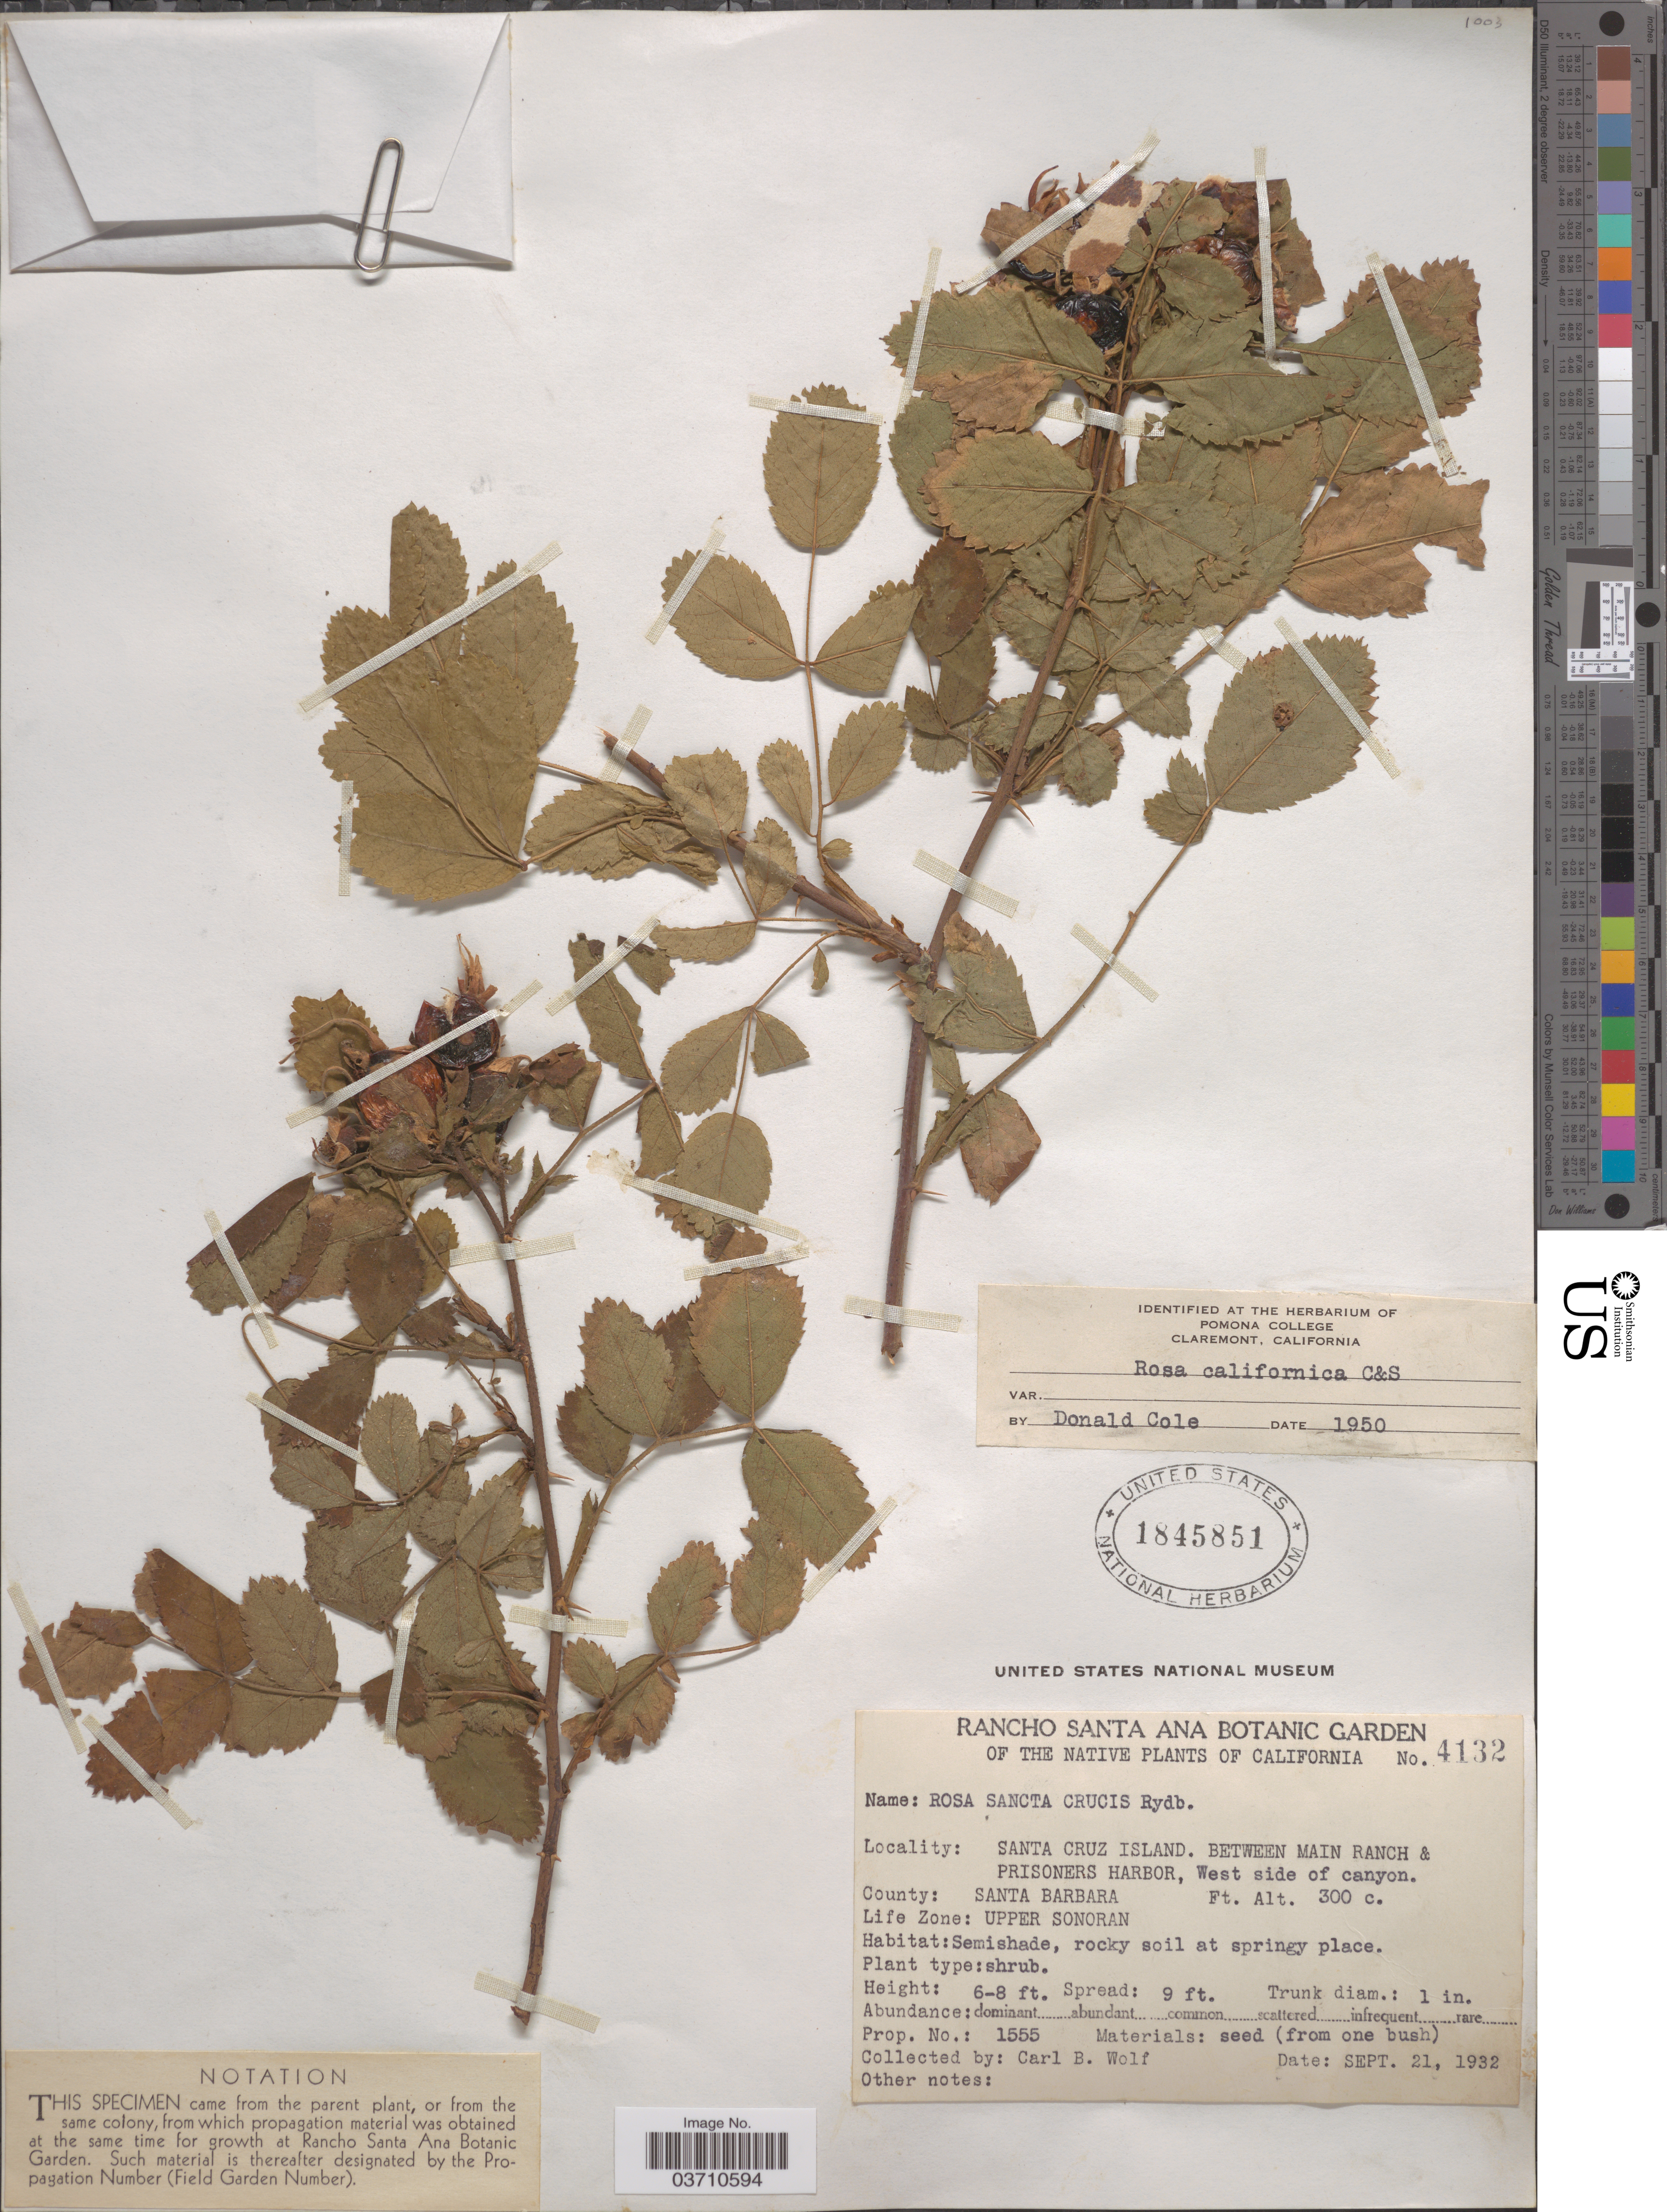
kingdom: Plantae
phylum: Tracheophyta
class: Magnoliopsida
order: Rosales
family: Rosaceae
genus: Rosa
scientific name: Rosa californica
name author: Cham. & Schltdl.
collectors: C. B. Wolf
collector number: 4132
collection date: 1932-09-21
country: United States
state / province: California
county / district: Santa Barbara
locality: Santa Cruz Island. Between Main Ranch & Prisoners Harbor, West side of canyon. County: Santa Barbara.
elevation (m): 91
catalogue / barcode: US 1845851